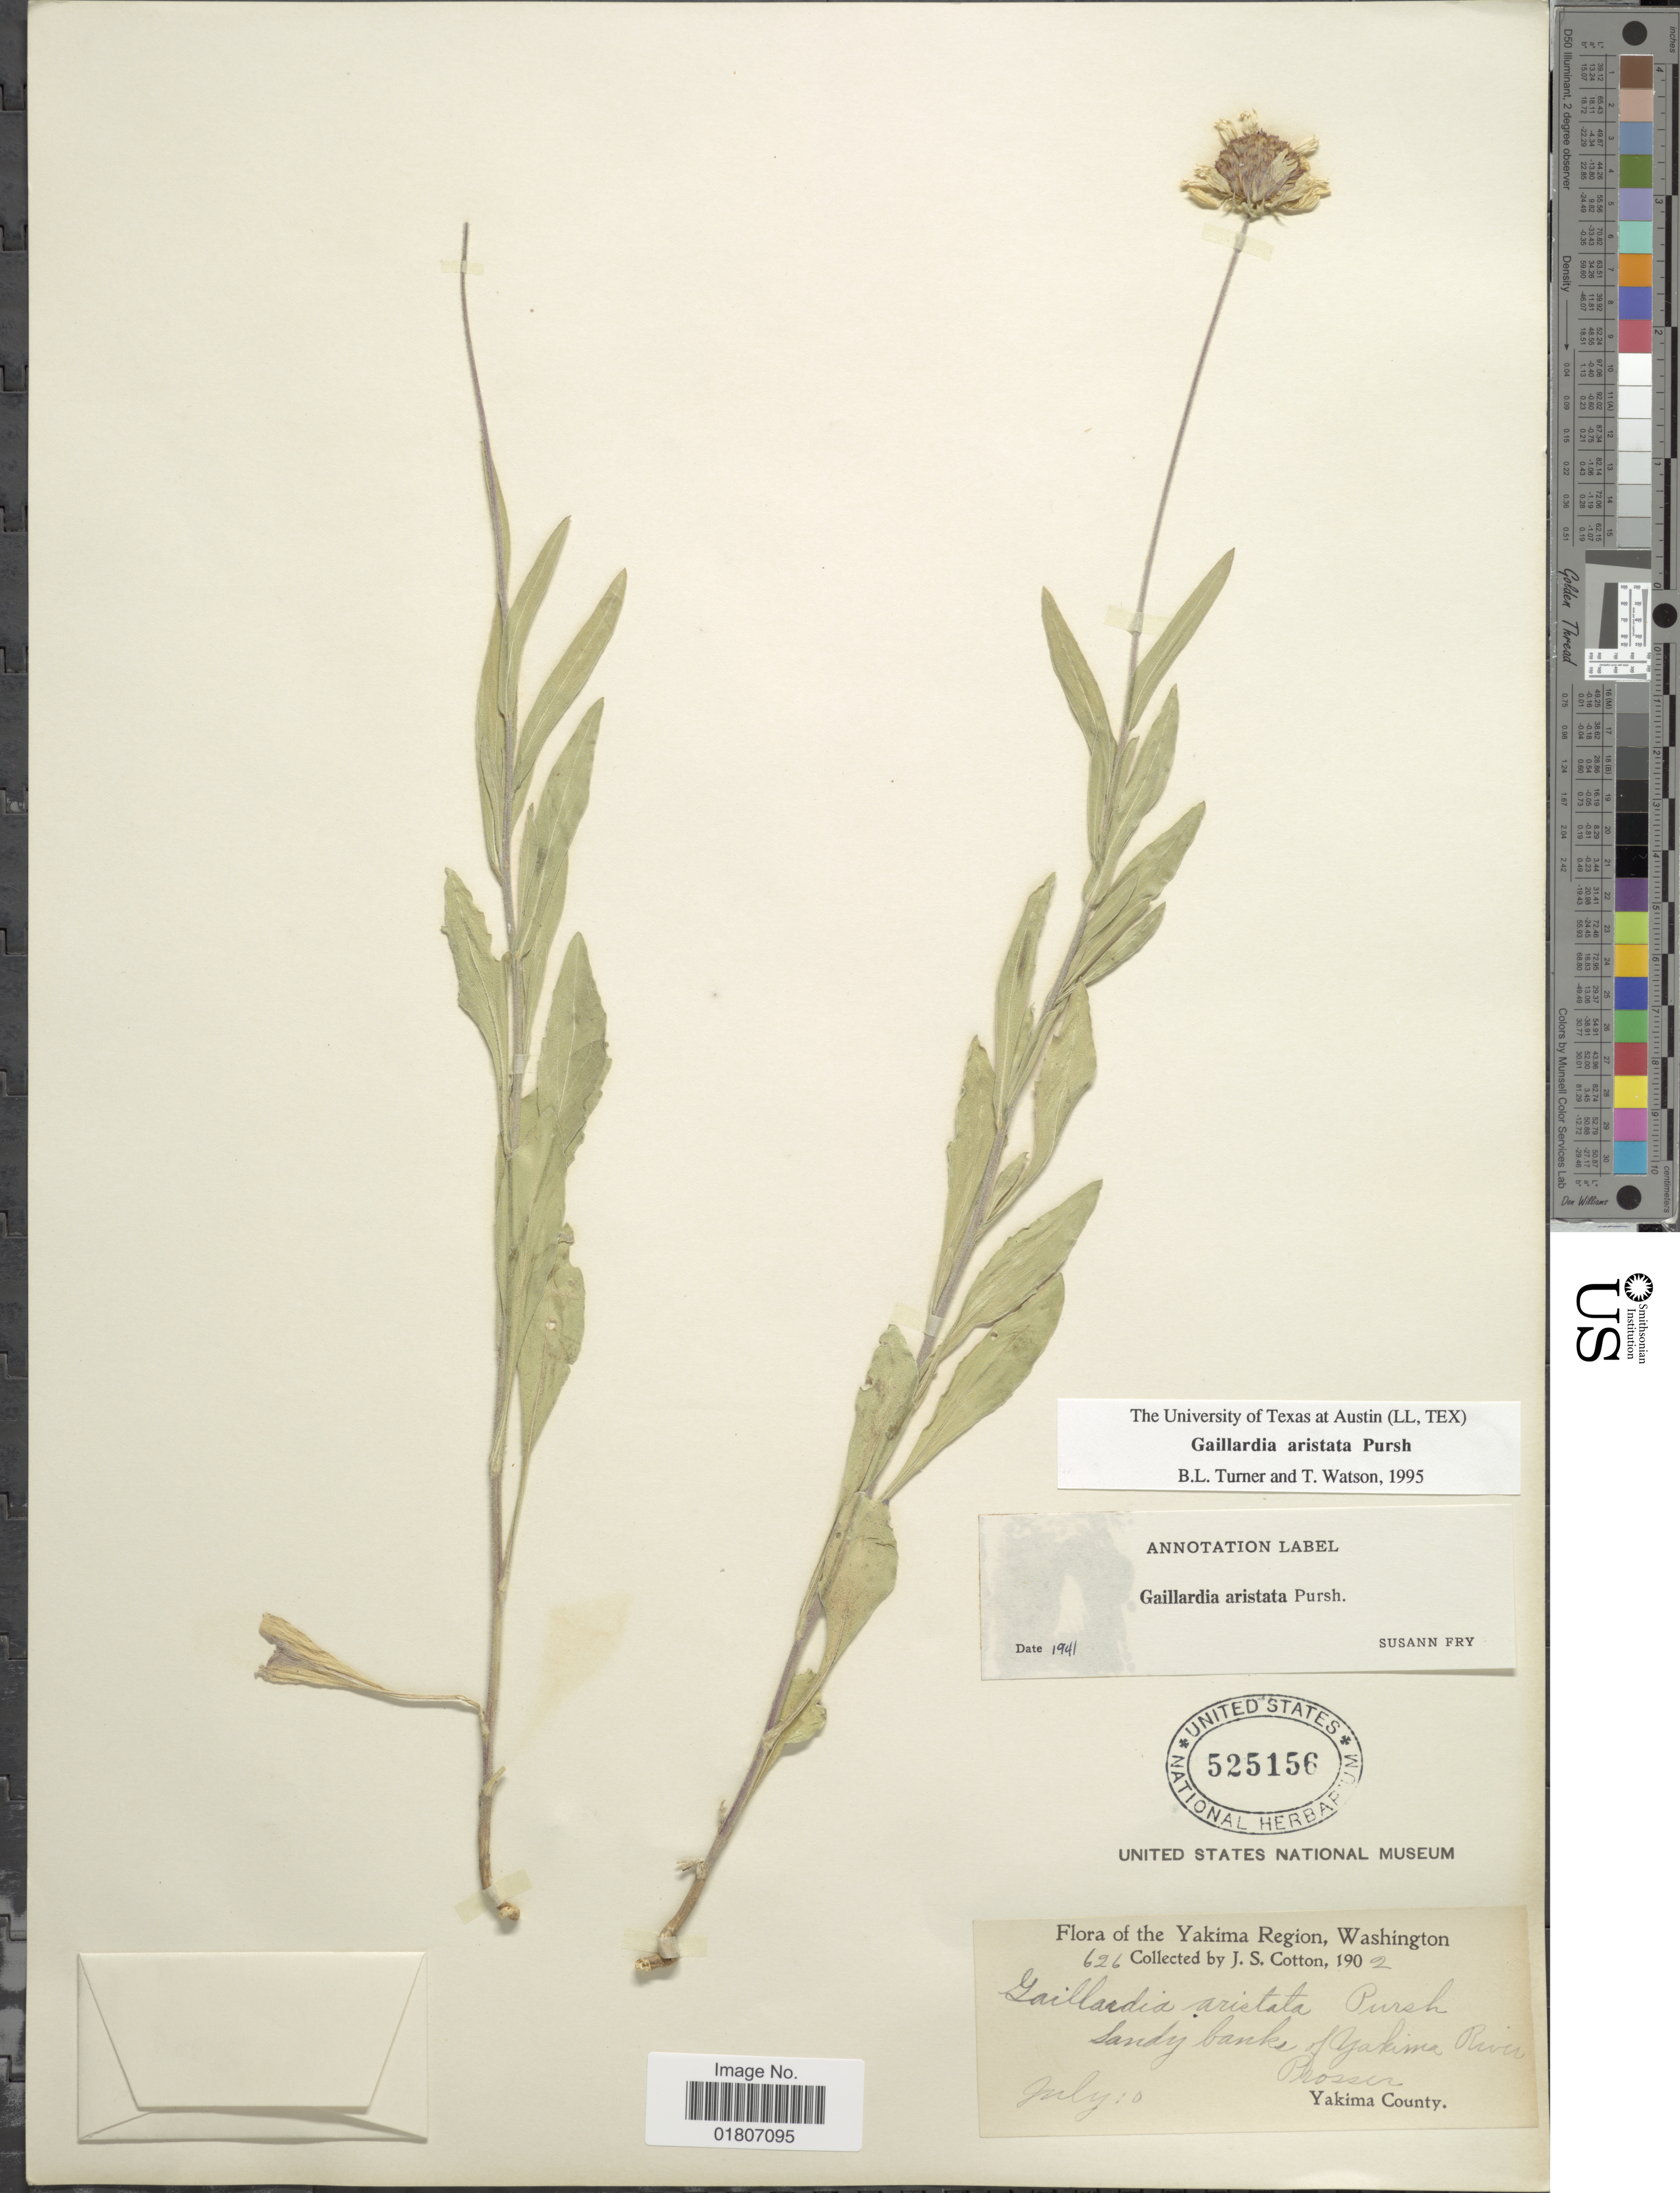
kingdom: Plantae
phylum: Tracheophyta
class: Magnoliopsida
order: Asterales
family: Asteraceae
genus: Gaillardia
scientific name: Gaillardia aristata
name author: Pursh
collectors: J. S. Cotton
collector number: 626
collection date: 1902-07-10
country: United States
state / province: Washington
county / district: Yakima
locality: Yakima Region. Yakima River. Prosser. Yakima County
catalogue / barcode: US 525156